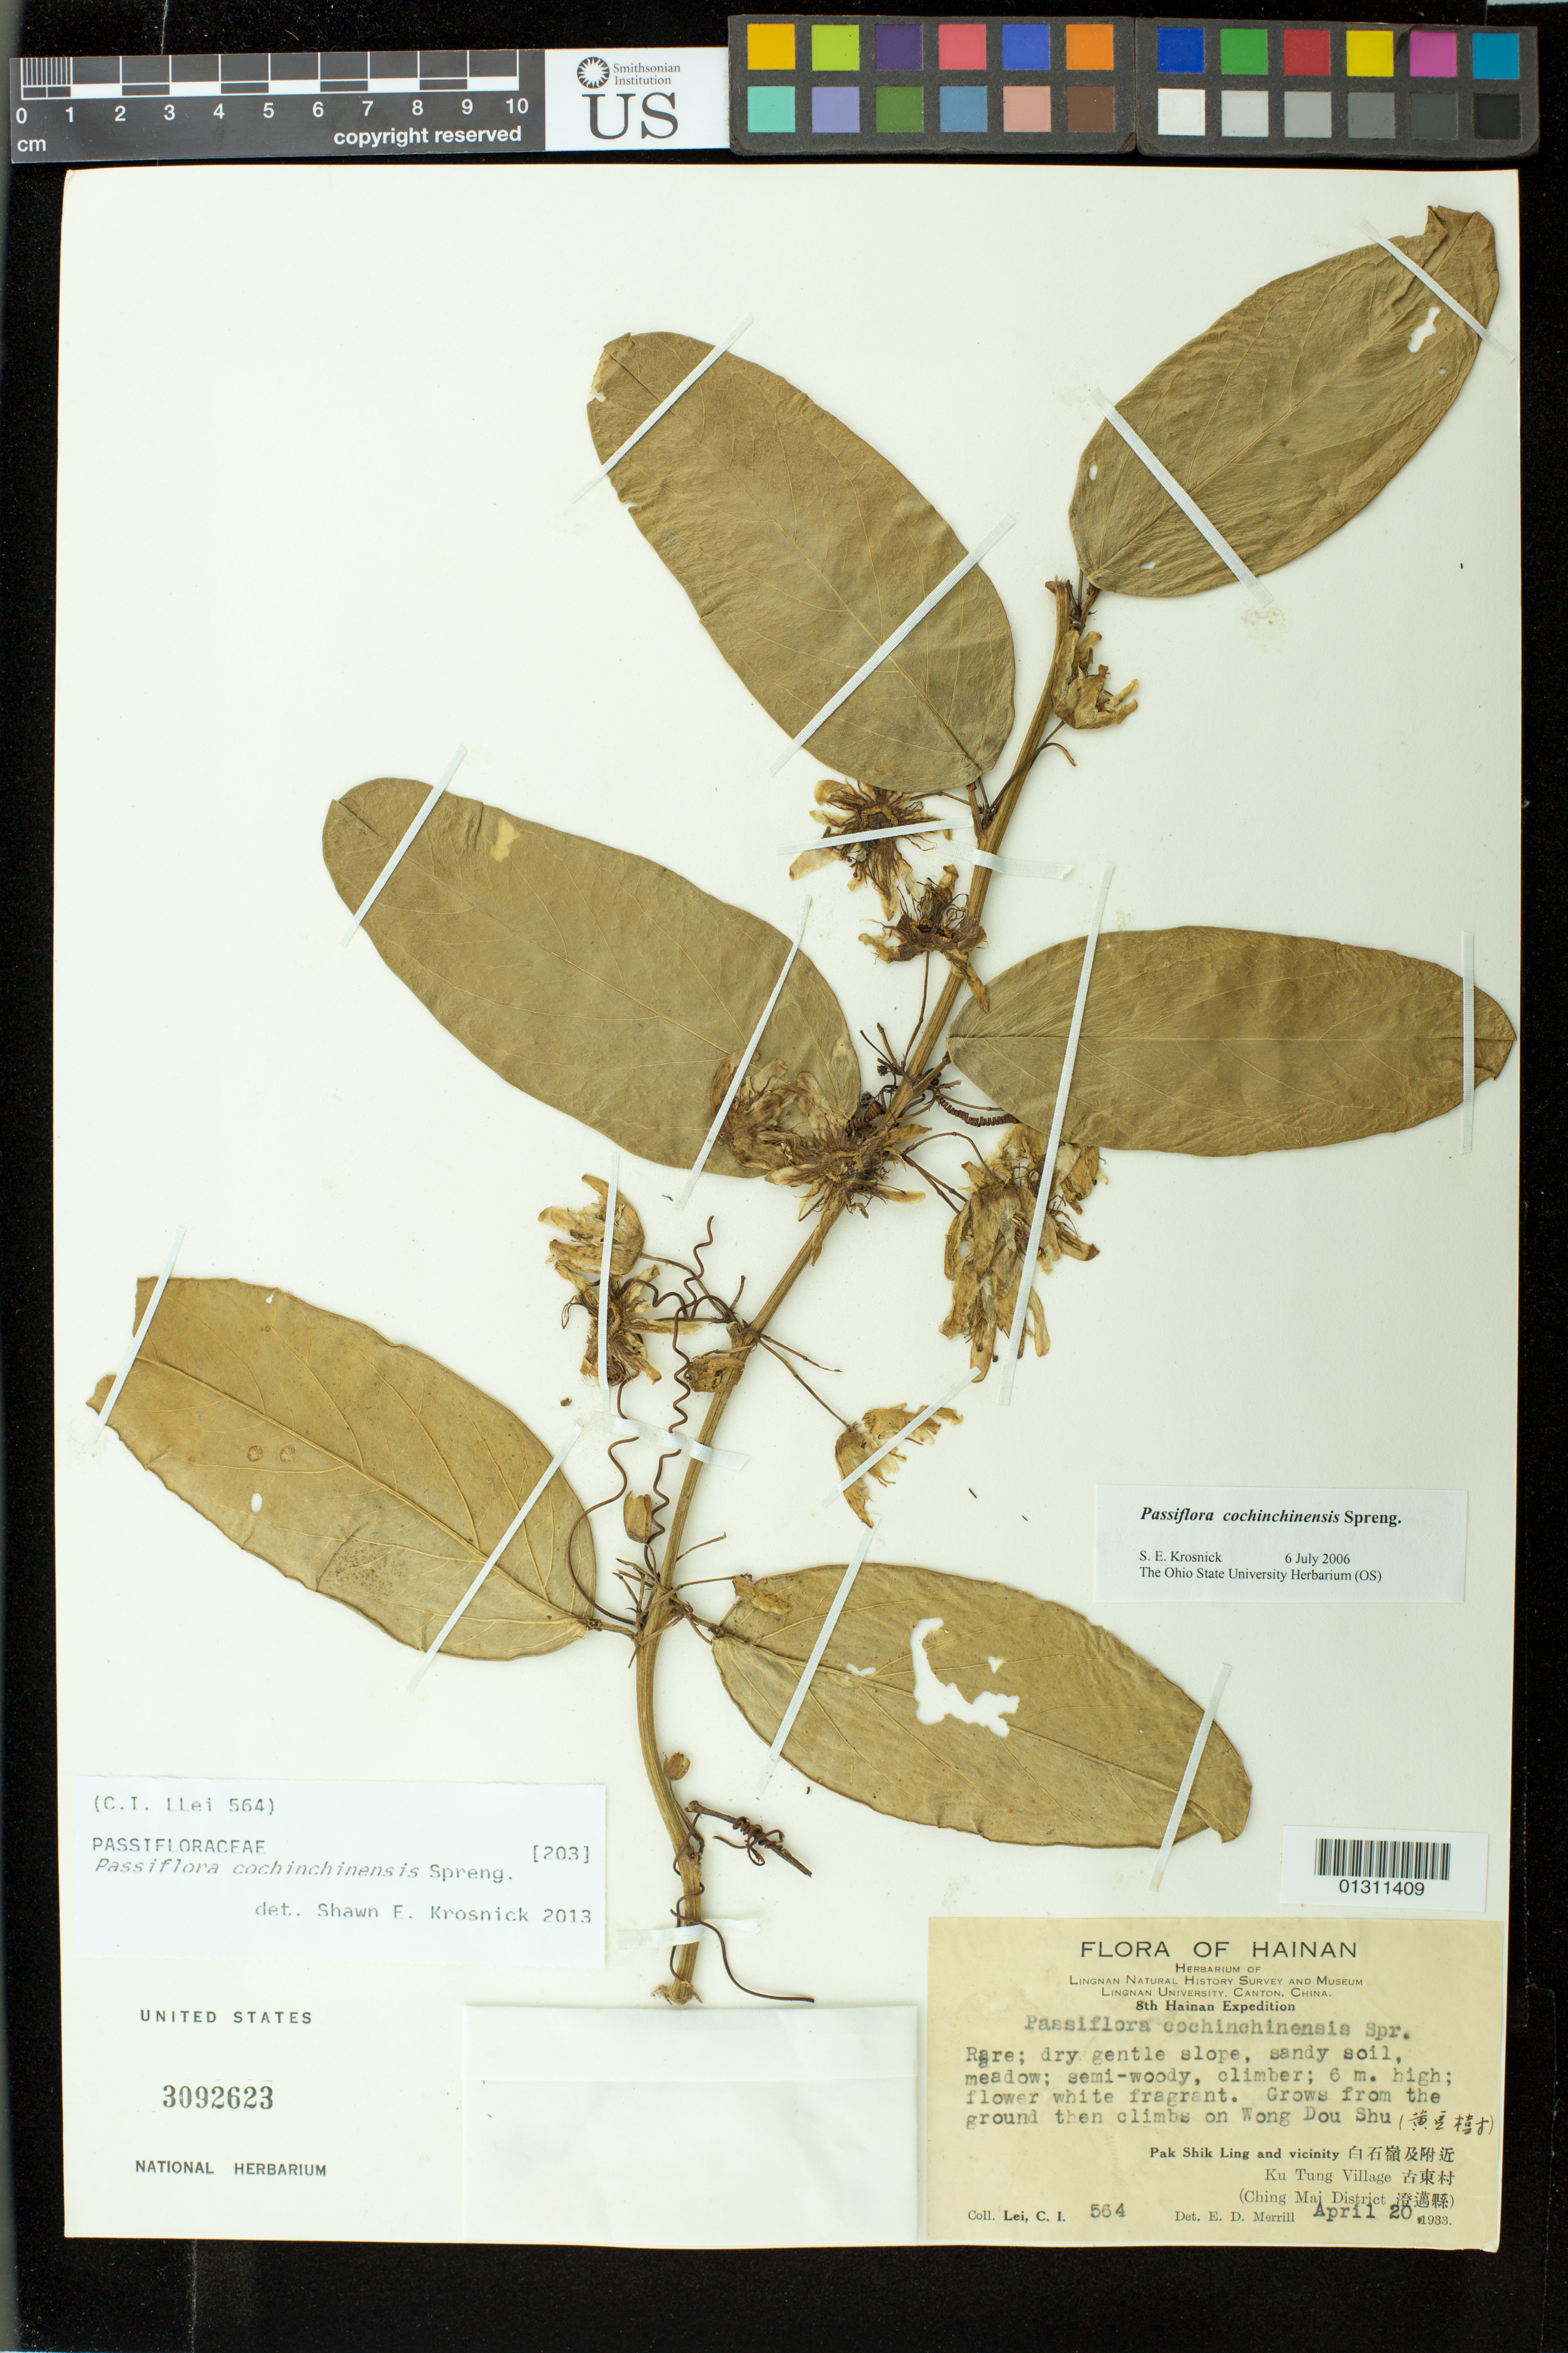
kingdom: Plantae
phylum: Tracheophyta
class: Magnoliopsida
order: Malpighiales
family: Passifloraceae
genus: Passiflora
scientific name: Passiflora cochinchinensis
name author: Spreng.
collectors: C. I. Lei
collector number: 564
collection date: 1933-04-20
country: China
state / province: Hainan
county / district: Ching Mai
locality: Ku Tung Village, Pak Shik Ling and vicinity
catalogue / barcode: US 3092623